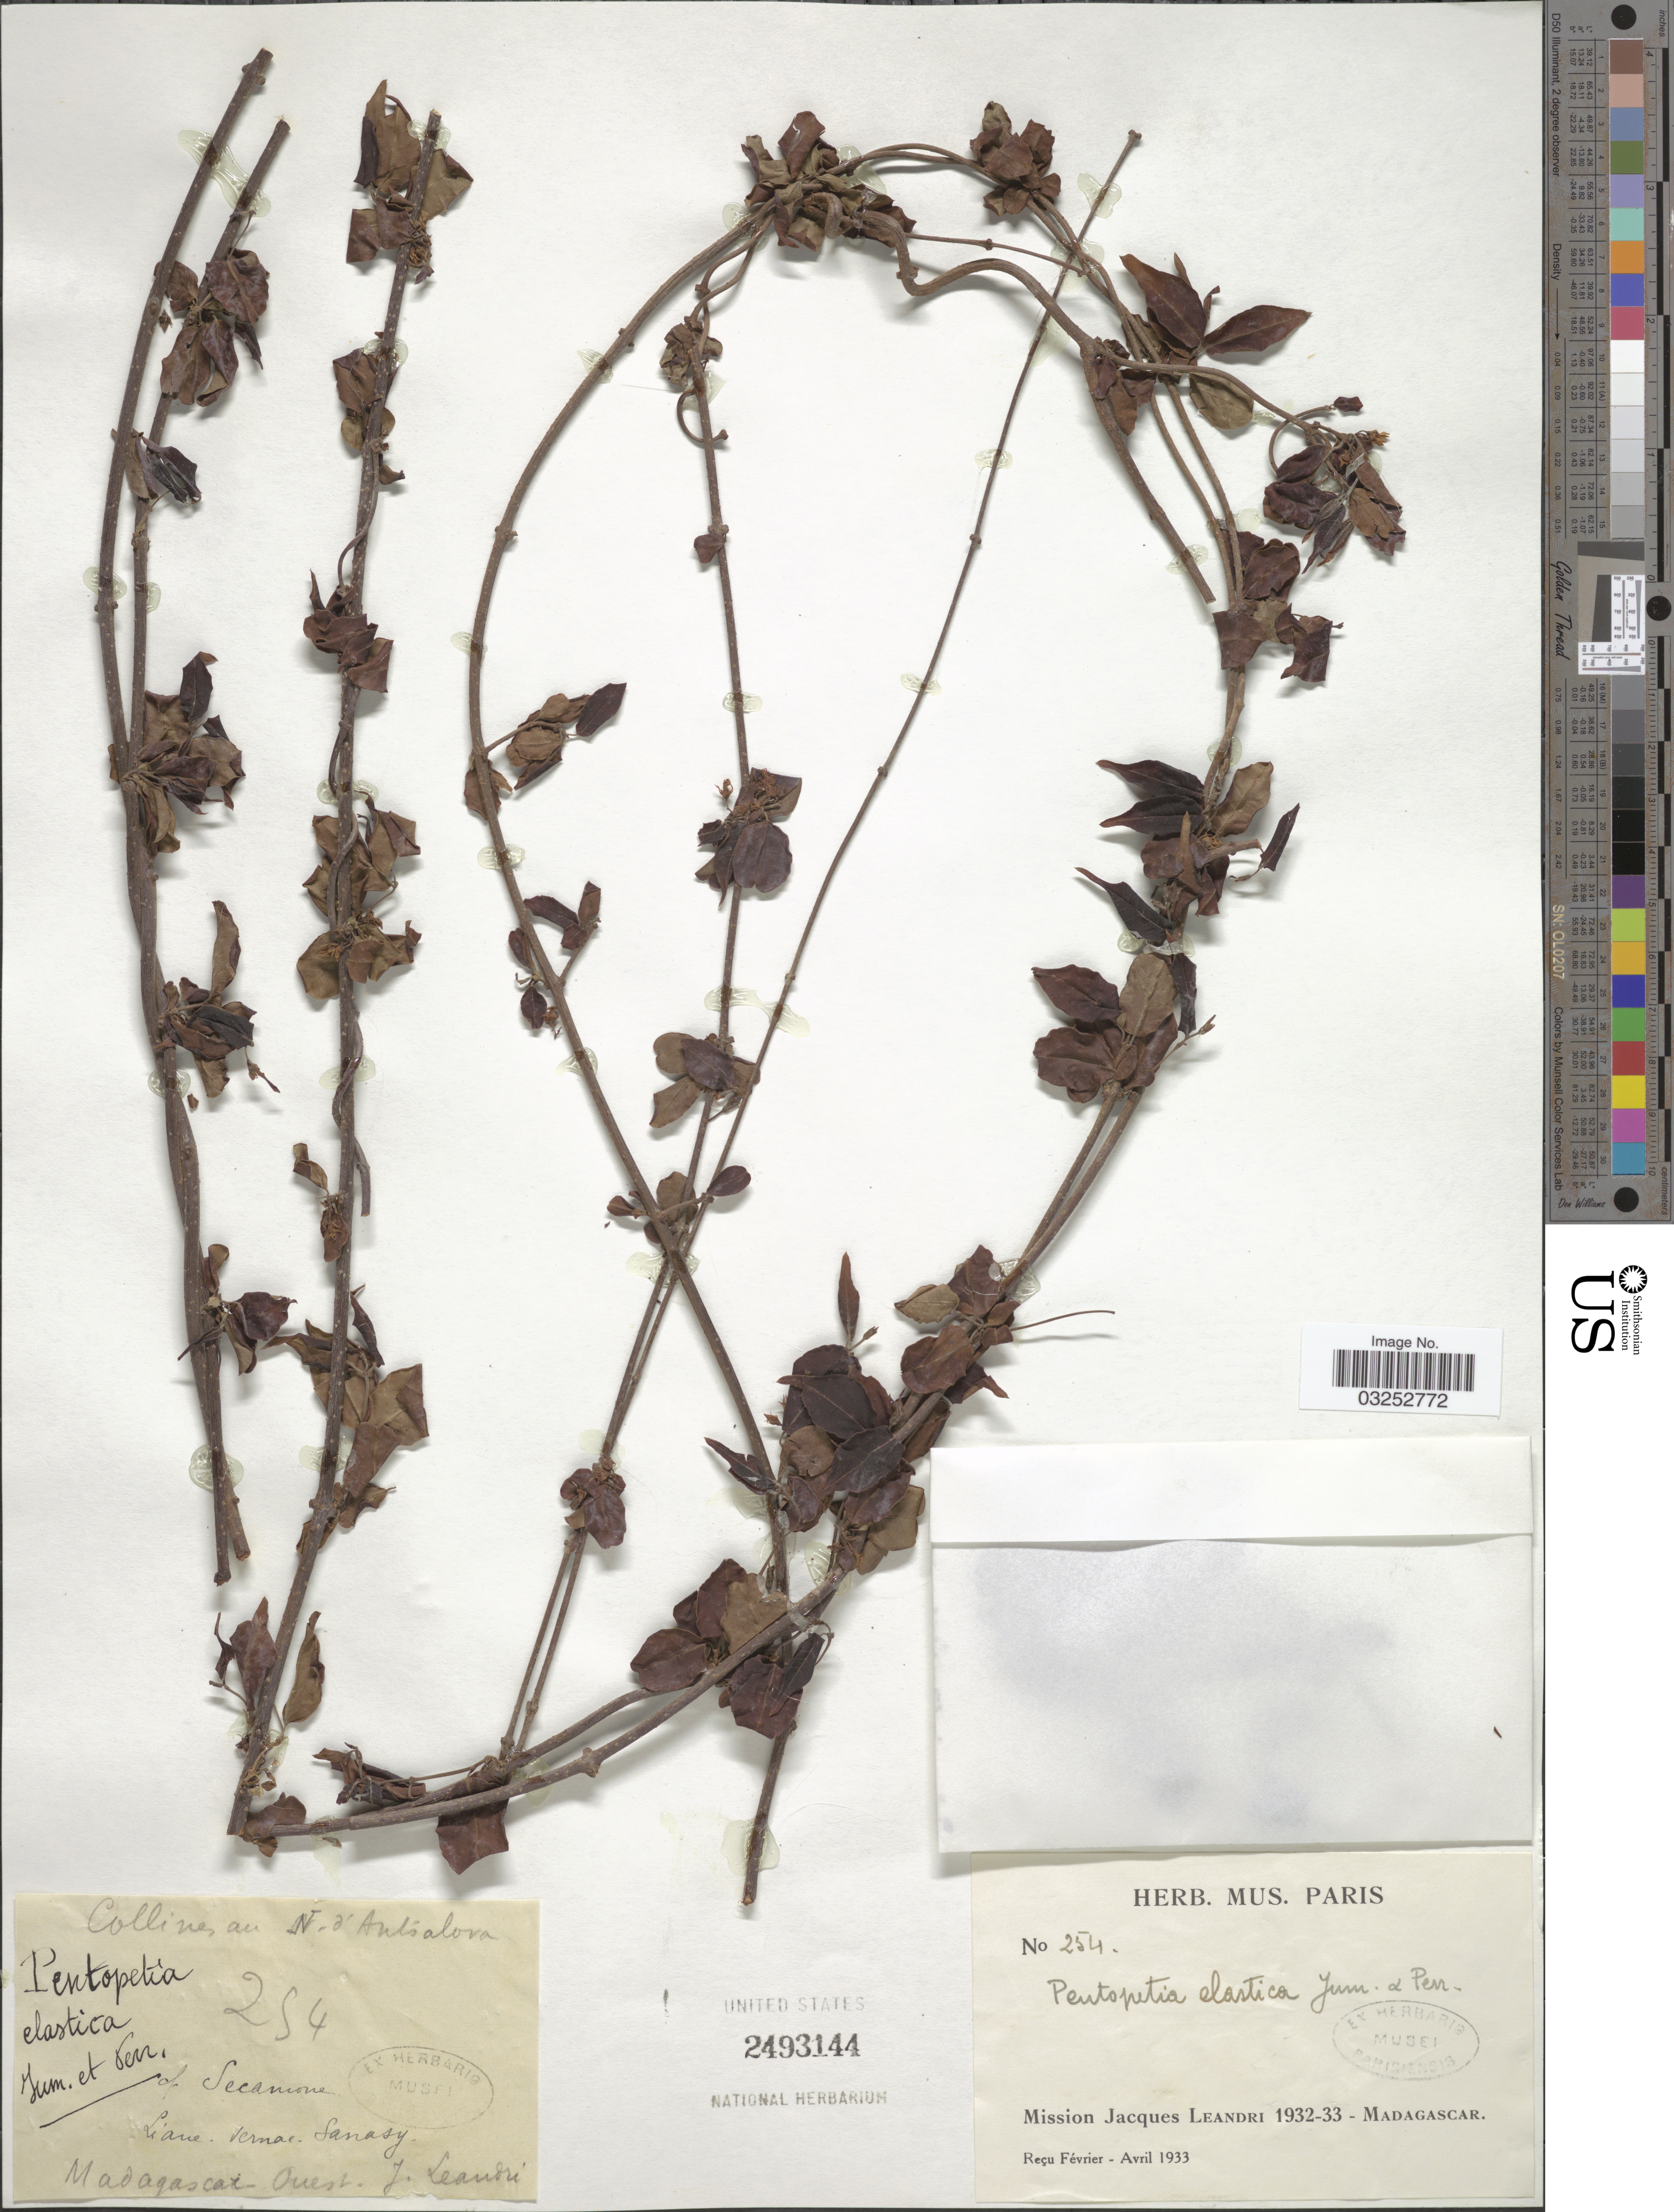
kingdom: Plantae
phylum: Tracheophyta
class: Magnoliopsida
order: Gentianales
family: Apocynaceae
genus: Pentopetia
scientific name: Pentopetia elastica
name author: Jum. & H. Perrier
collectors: J. Leandri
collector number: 254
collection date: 1932/1933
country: Madagascar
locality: Collines au N d'Antsalova, Sanasy.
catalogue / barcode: US 2493144